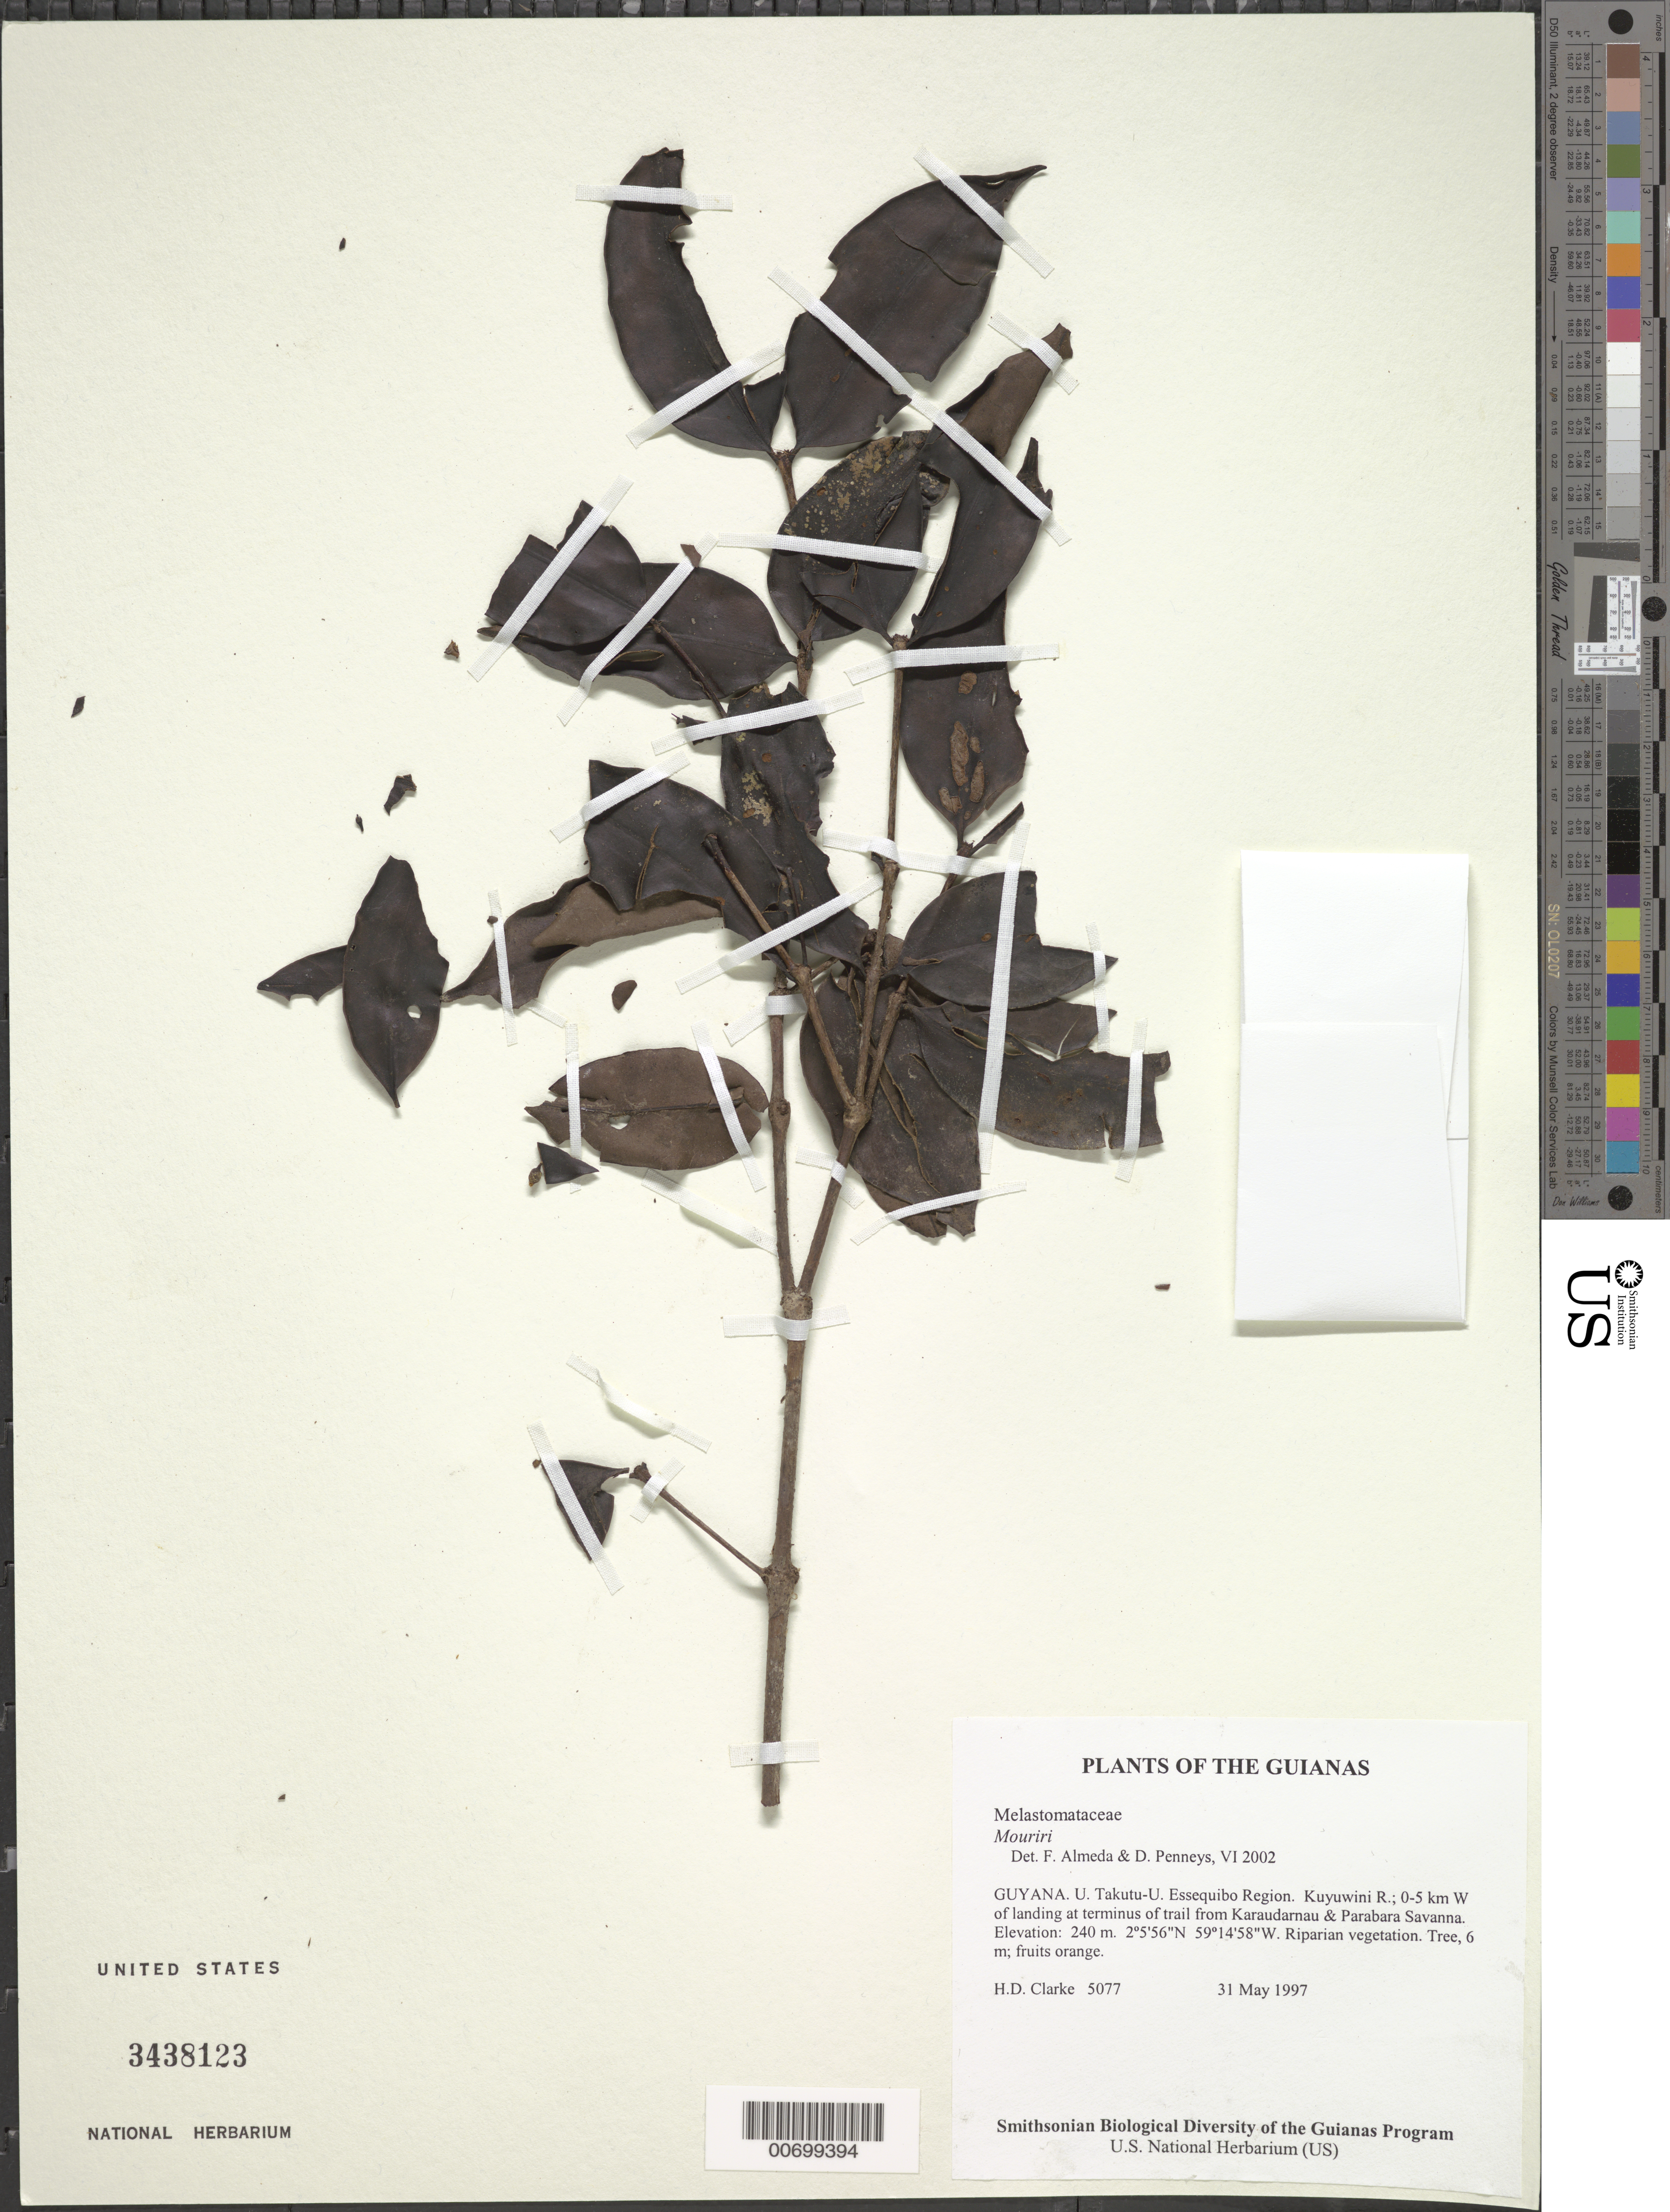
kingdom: Plantae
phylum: Tracheophyta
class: Magnoliopsida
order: Myrtales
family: Melastomataceae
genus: Mouriri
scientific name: Mouriri sp.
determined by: Almeda, F.; Penneys, D. S.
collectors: H. D. Clarke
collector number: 5077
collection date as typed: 31 May 1997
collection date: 1997-05-31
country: Guyana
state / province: U. Takutu-U. Essequibo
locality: Kuyuwini R.; 0-5 km W of landing at terminus of trail from Karaudarnau & Parabara Savanna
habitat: Riparian vegetation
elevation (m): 240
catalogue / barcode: US 3438123